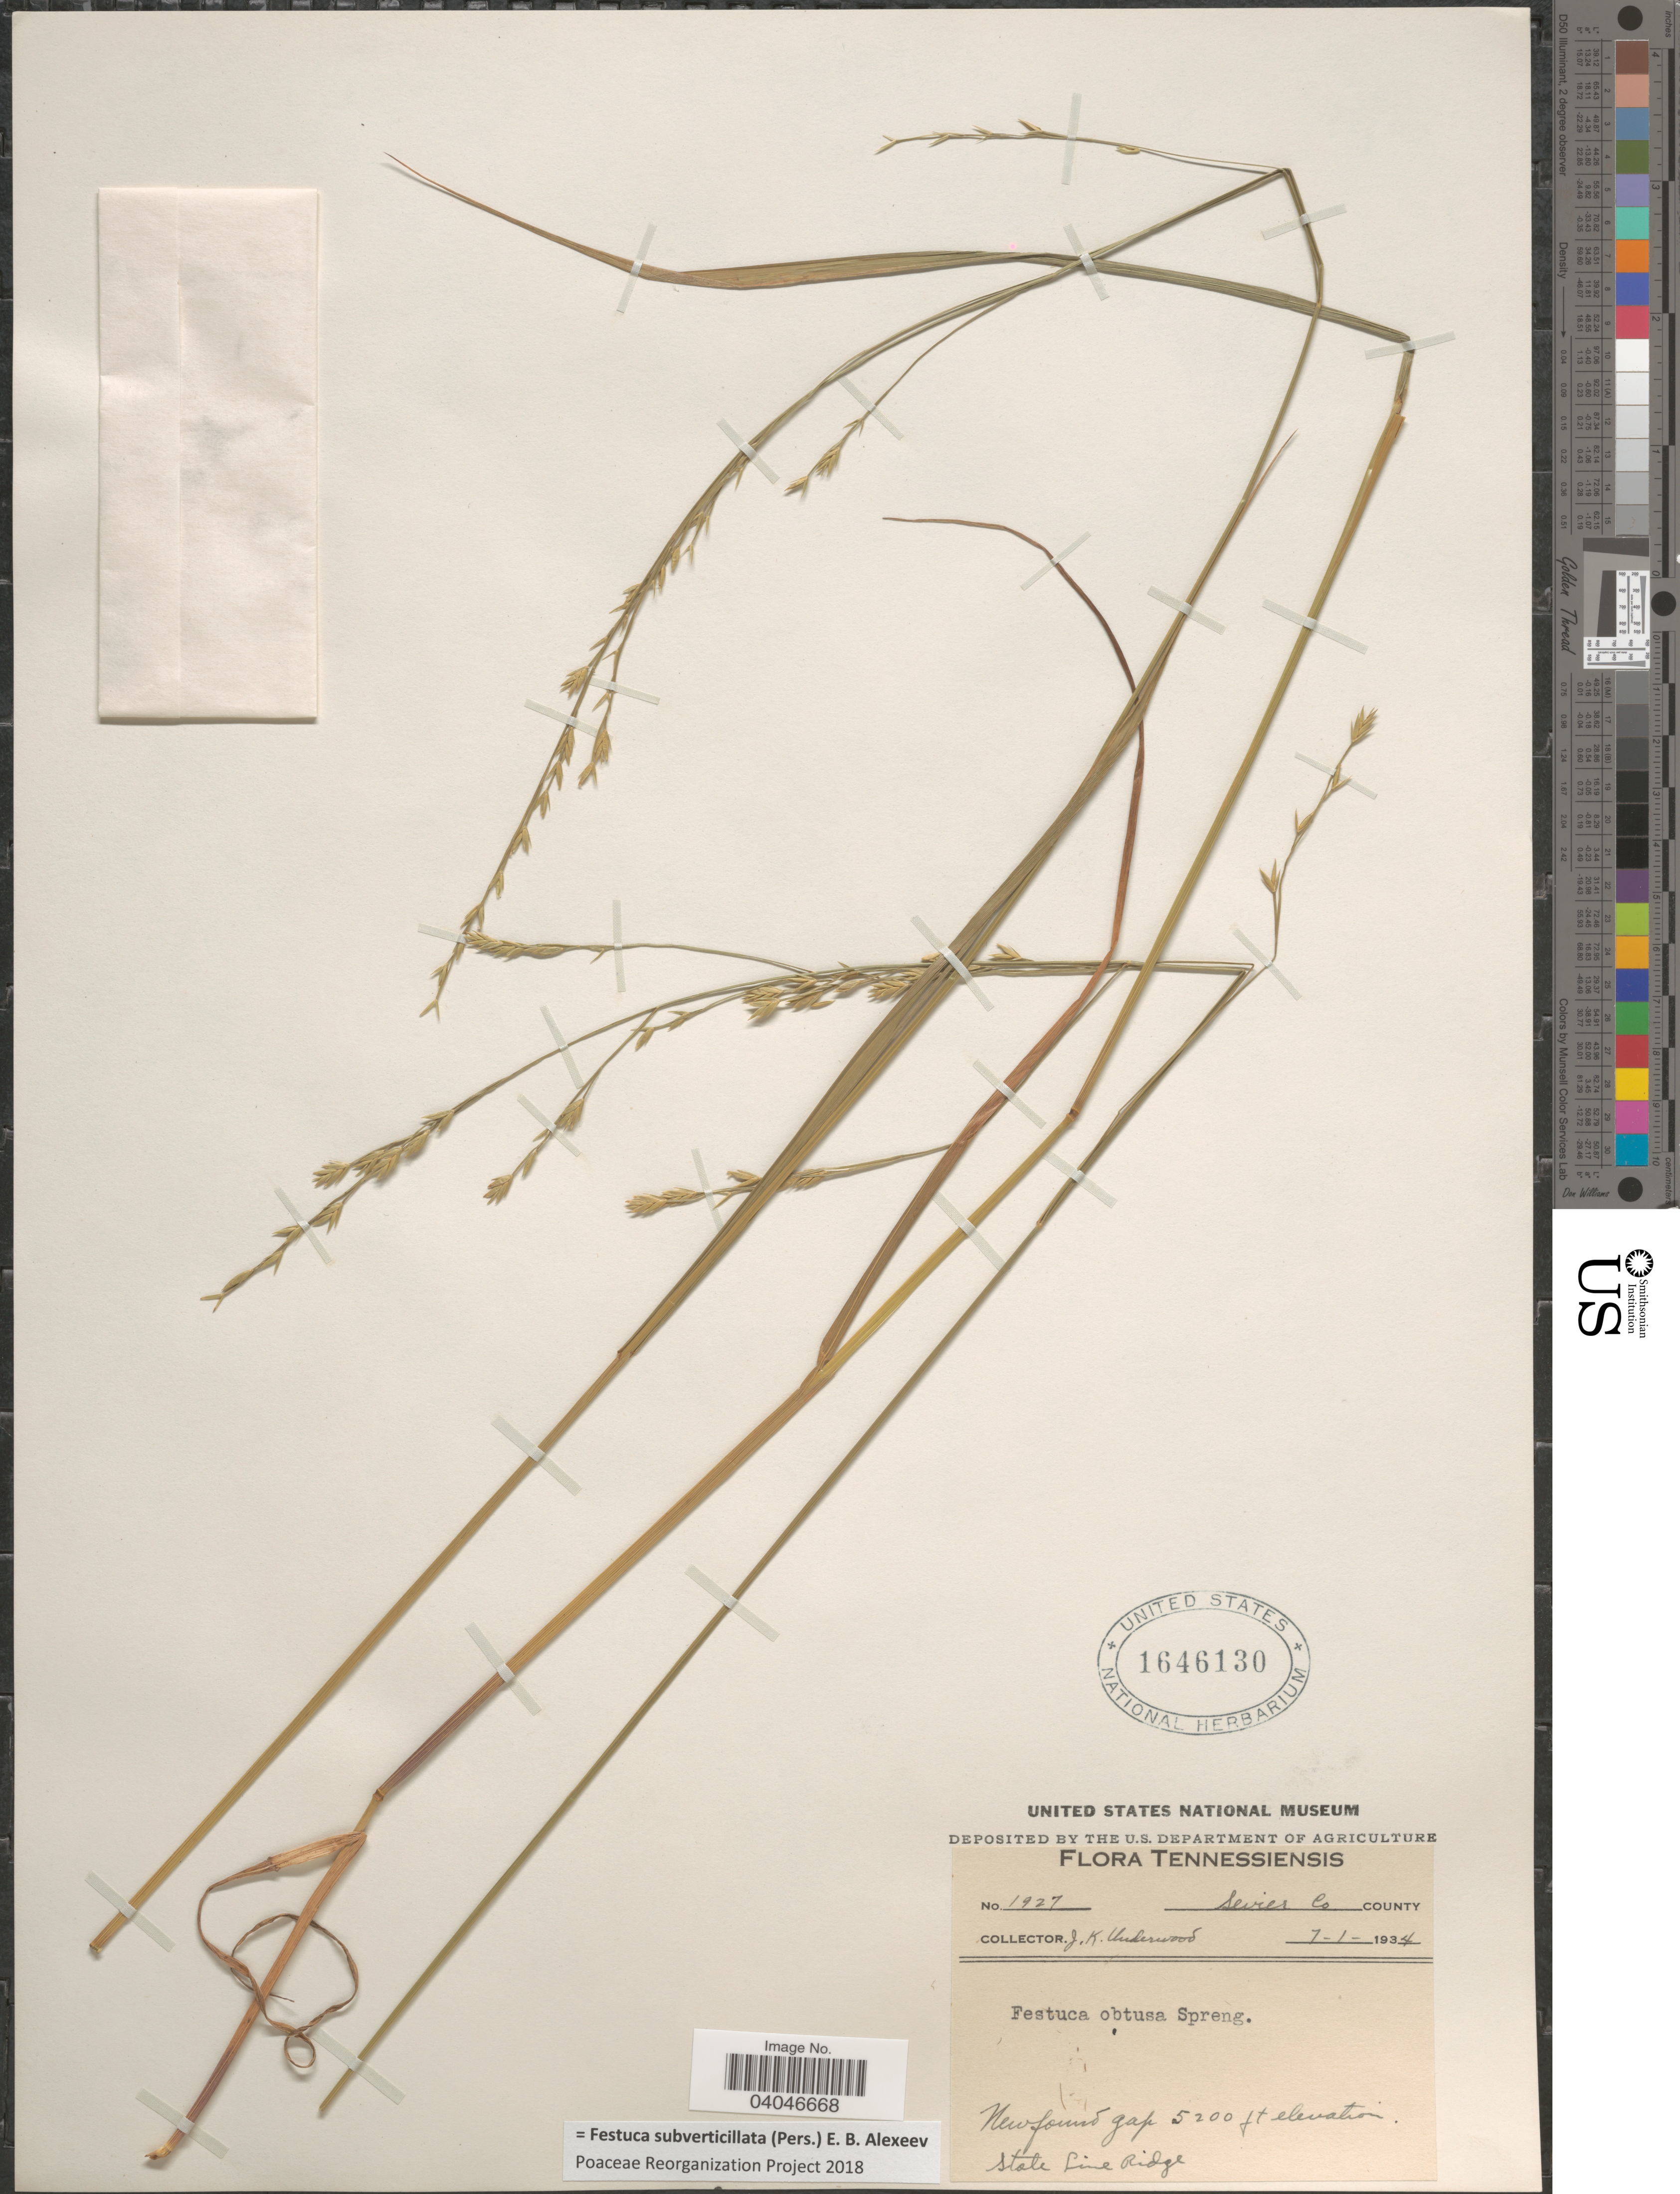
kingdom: Plantae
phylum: Tracheophyta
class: Liliopsida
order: Poales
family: Poaceae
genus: Festuca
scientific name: Festuca subverticillata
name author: (Pers.) E.B. Alexeev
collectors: J. K. Underwood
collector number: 1927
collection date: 1934-07-01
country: United States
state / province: Tennessee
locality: Sevier Co. County. Newfound gap. State Line Ridge.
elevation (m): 1585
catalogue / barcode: US 1646130